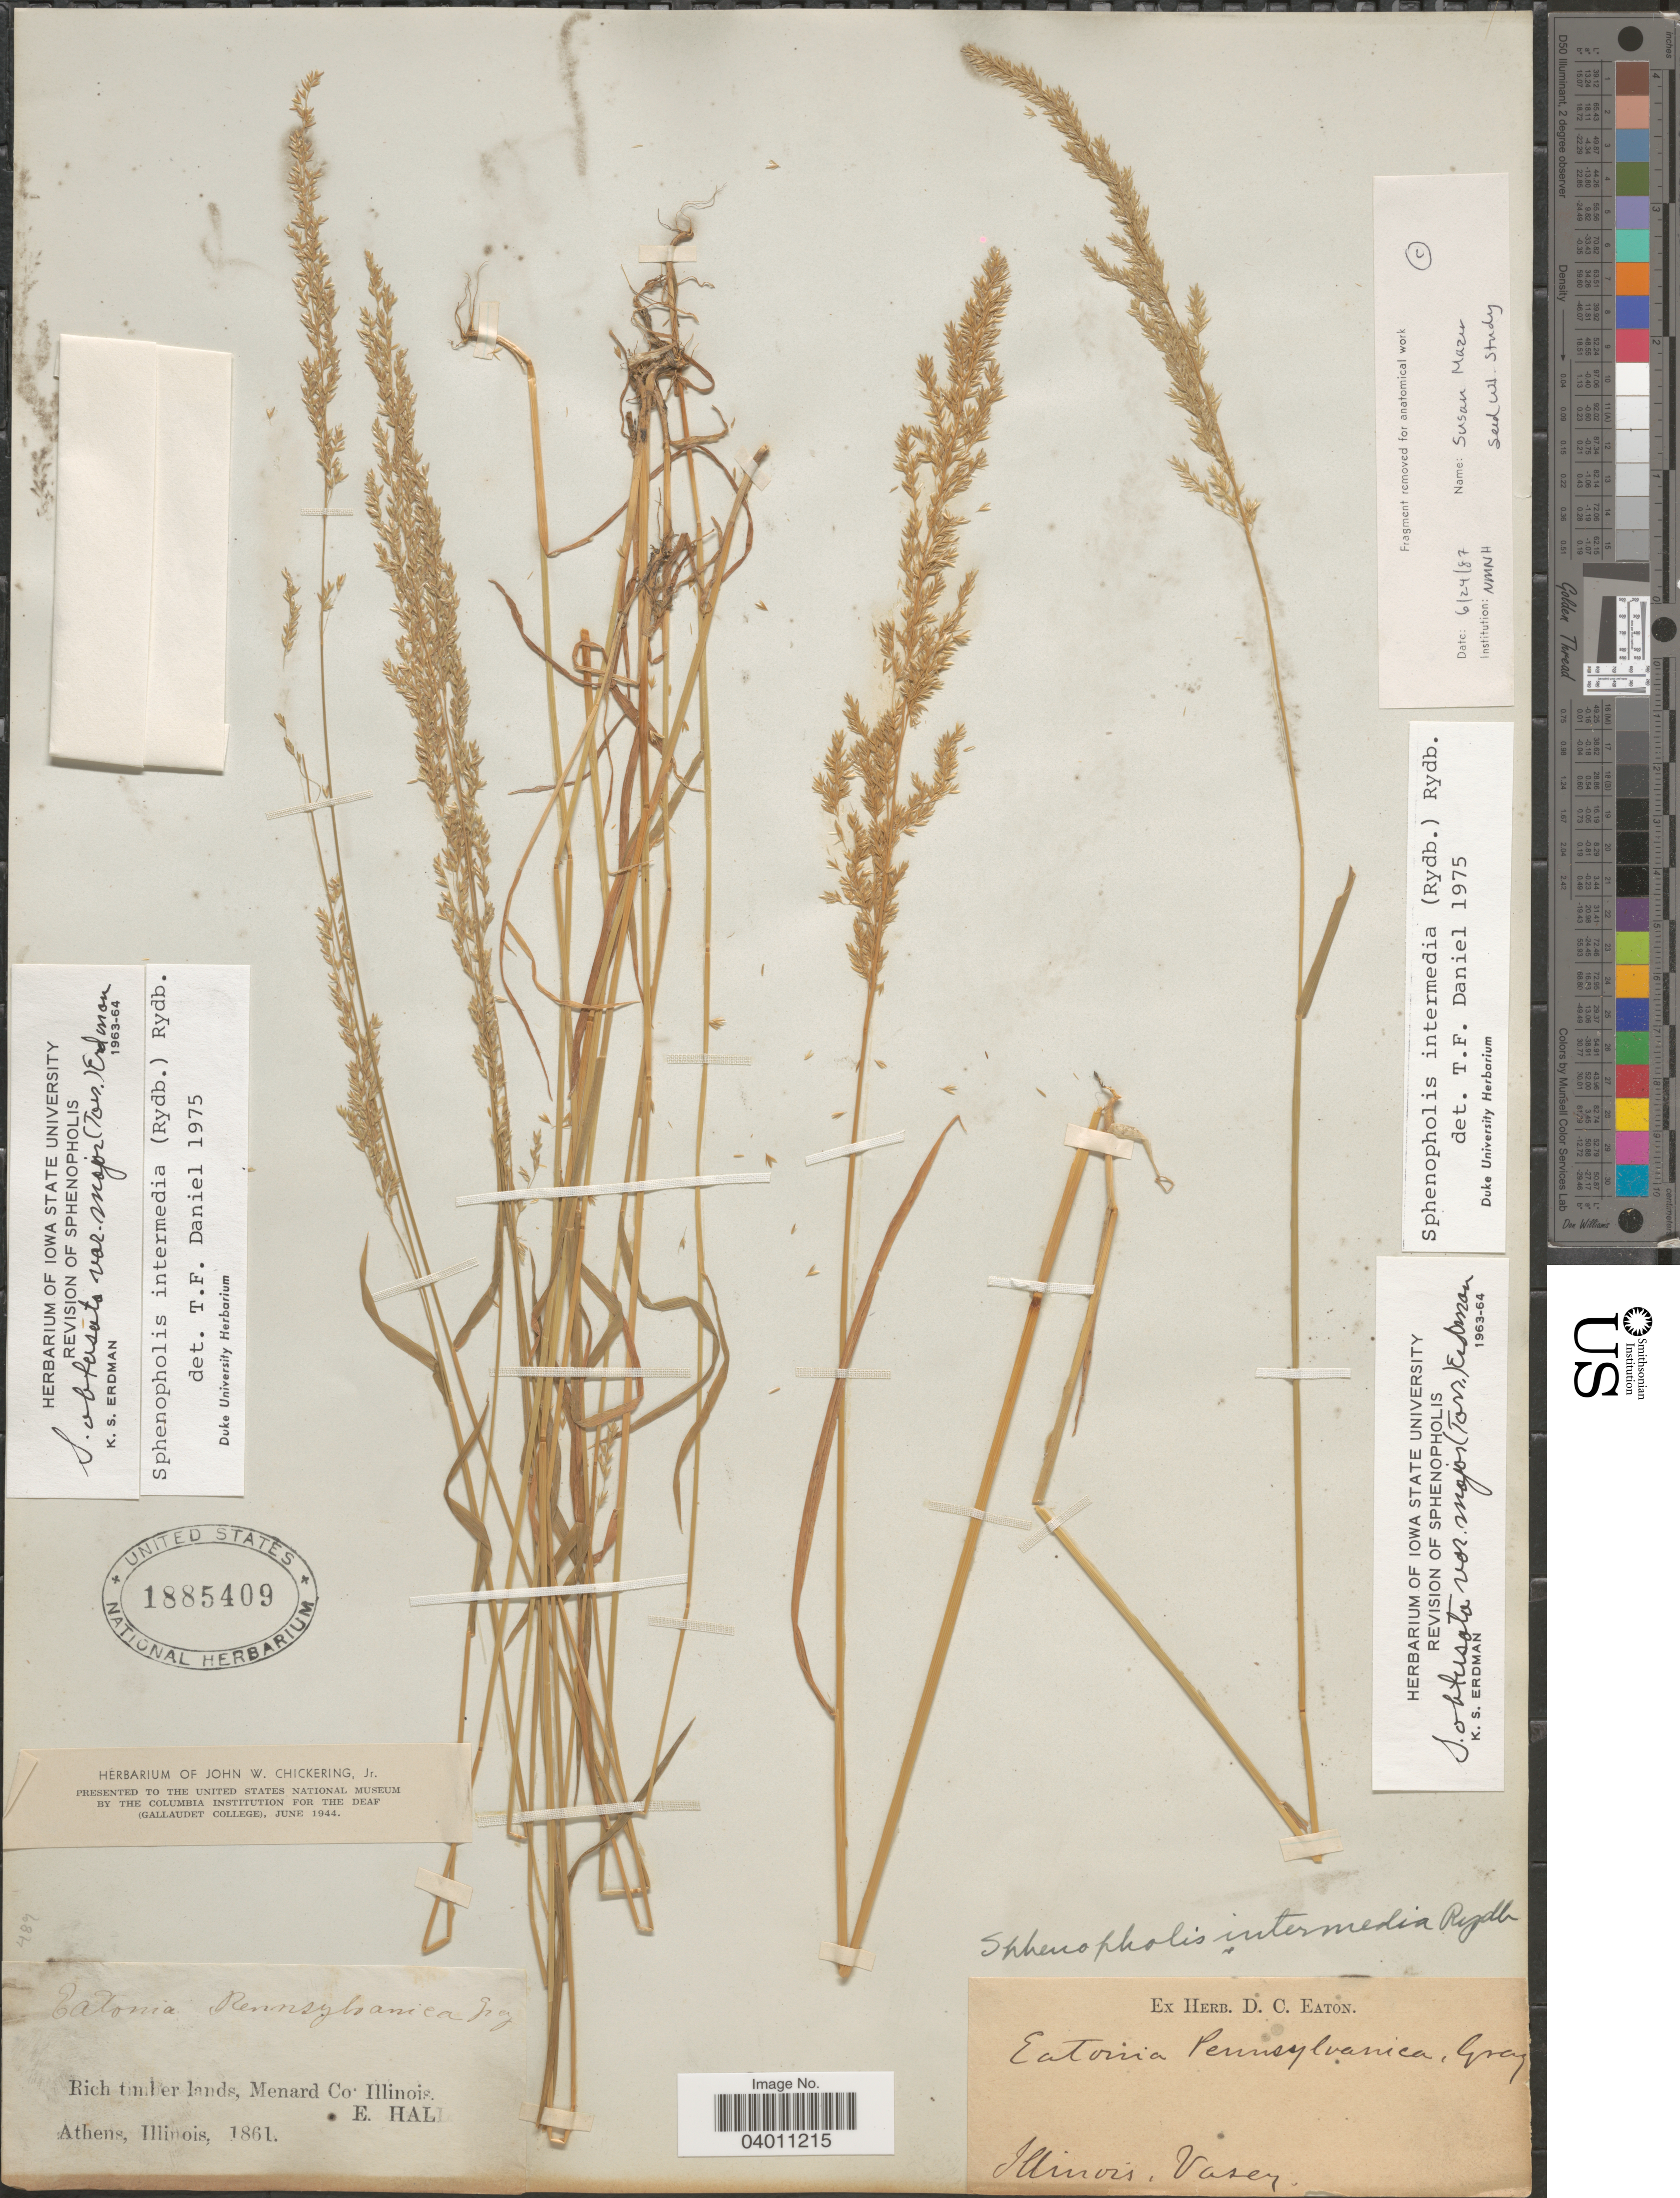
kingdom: Plantae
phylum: Tracheophyta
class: Liliopsida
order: Poales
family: Poaceae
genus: Sphenopholis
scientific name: Sphenopholis intermedia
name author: (Rydb.) Rydb.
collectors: E. Hall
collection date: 1861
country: United States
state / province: Illinois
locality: Menard Co. Athens.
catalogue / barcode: US 1885409